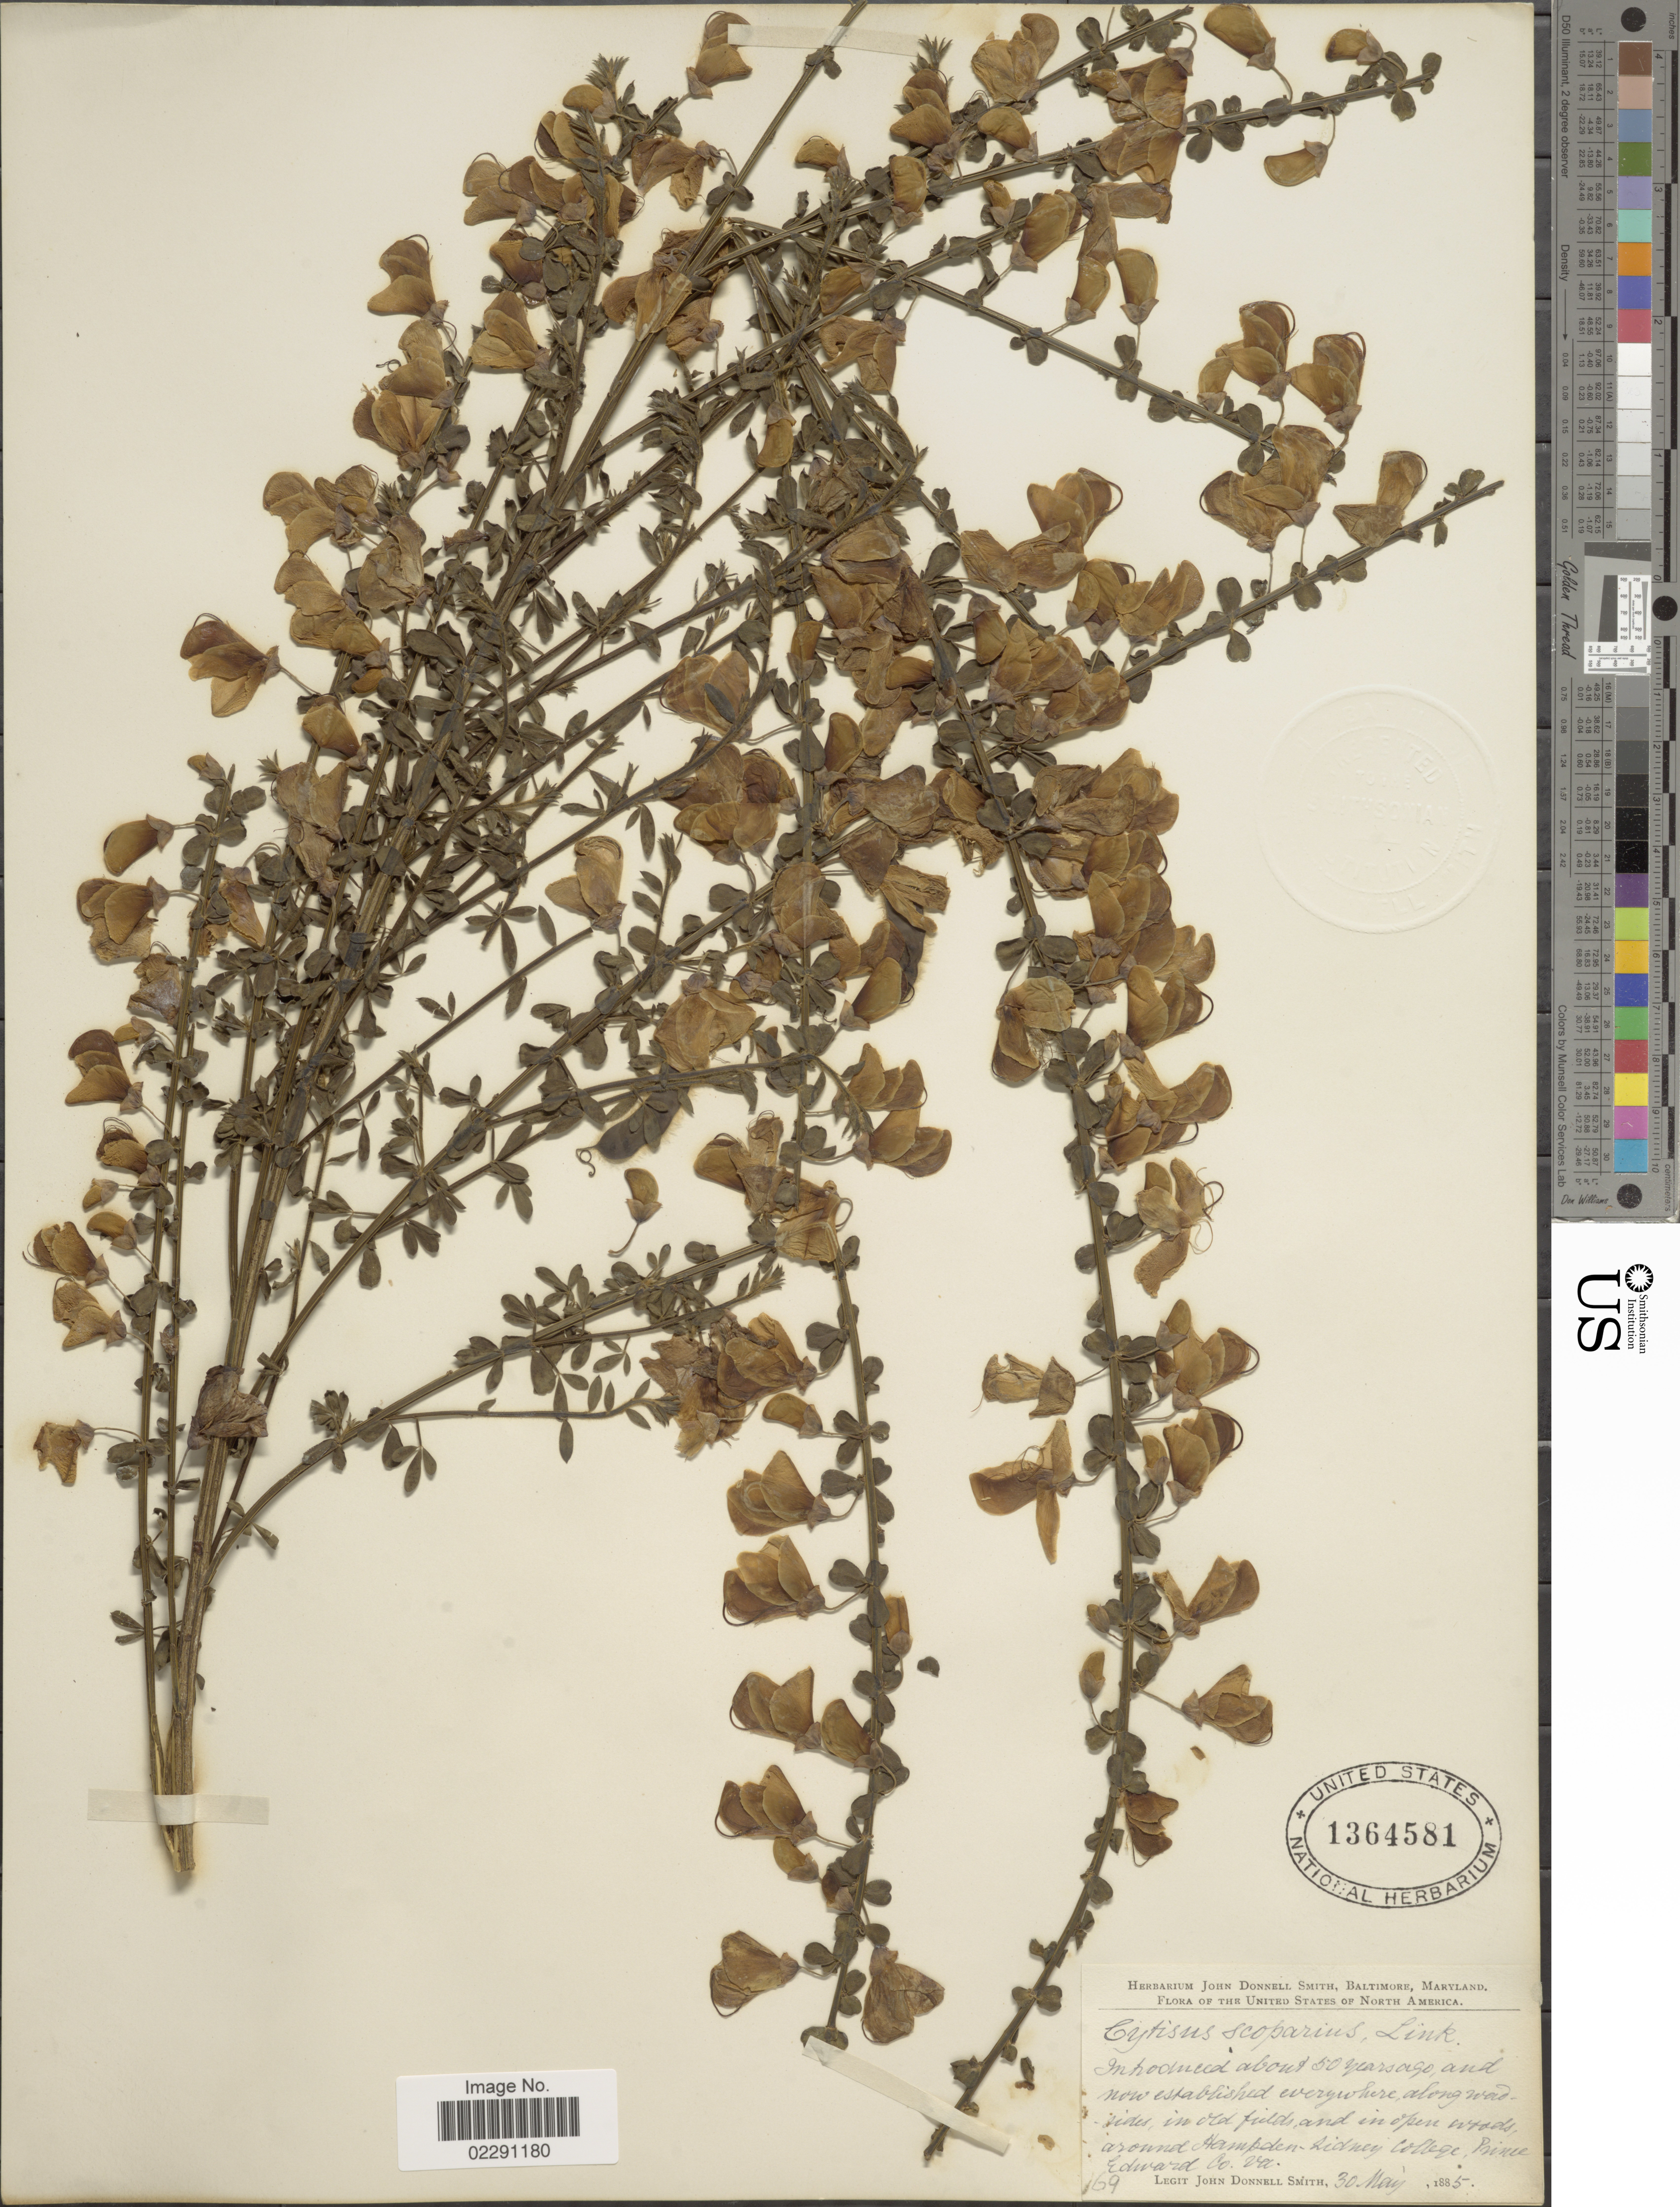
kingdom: Plantae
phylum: Tracheophyta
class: Magnoliopsida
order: Fabales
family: Fabaceae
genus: Cytisus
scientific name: Cytisus scoparius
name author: (L.) Link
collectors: J. Donnell Smith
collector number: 169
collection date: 1885-05-30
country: United States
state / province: Virginia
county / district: Prince Edward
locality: United States of North America, around Hampden-Sidney College, Prince Edward Co., Va.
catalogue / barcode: US 1364581